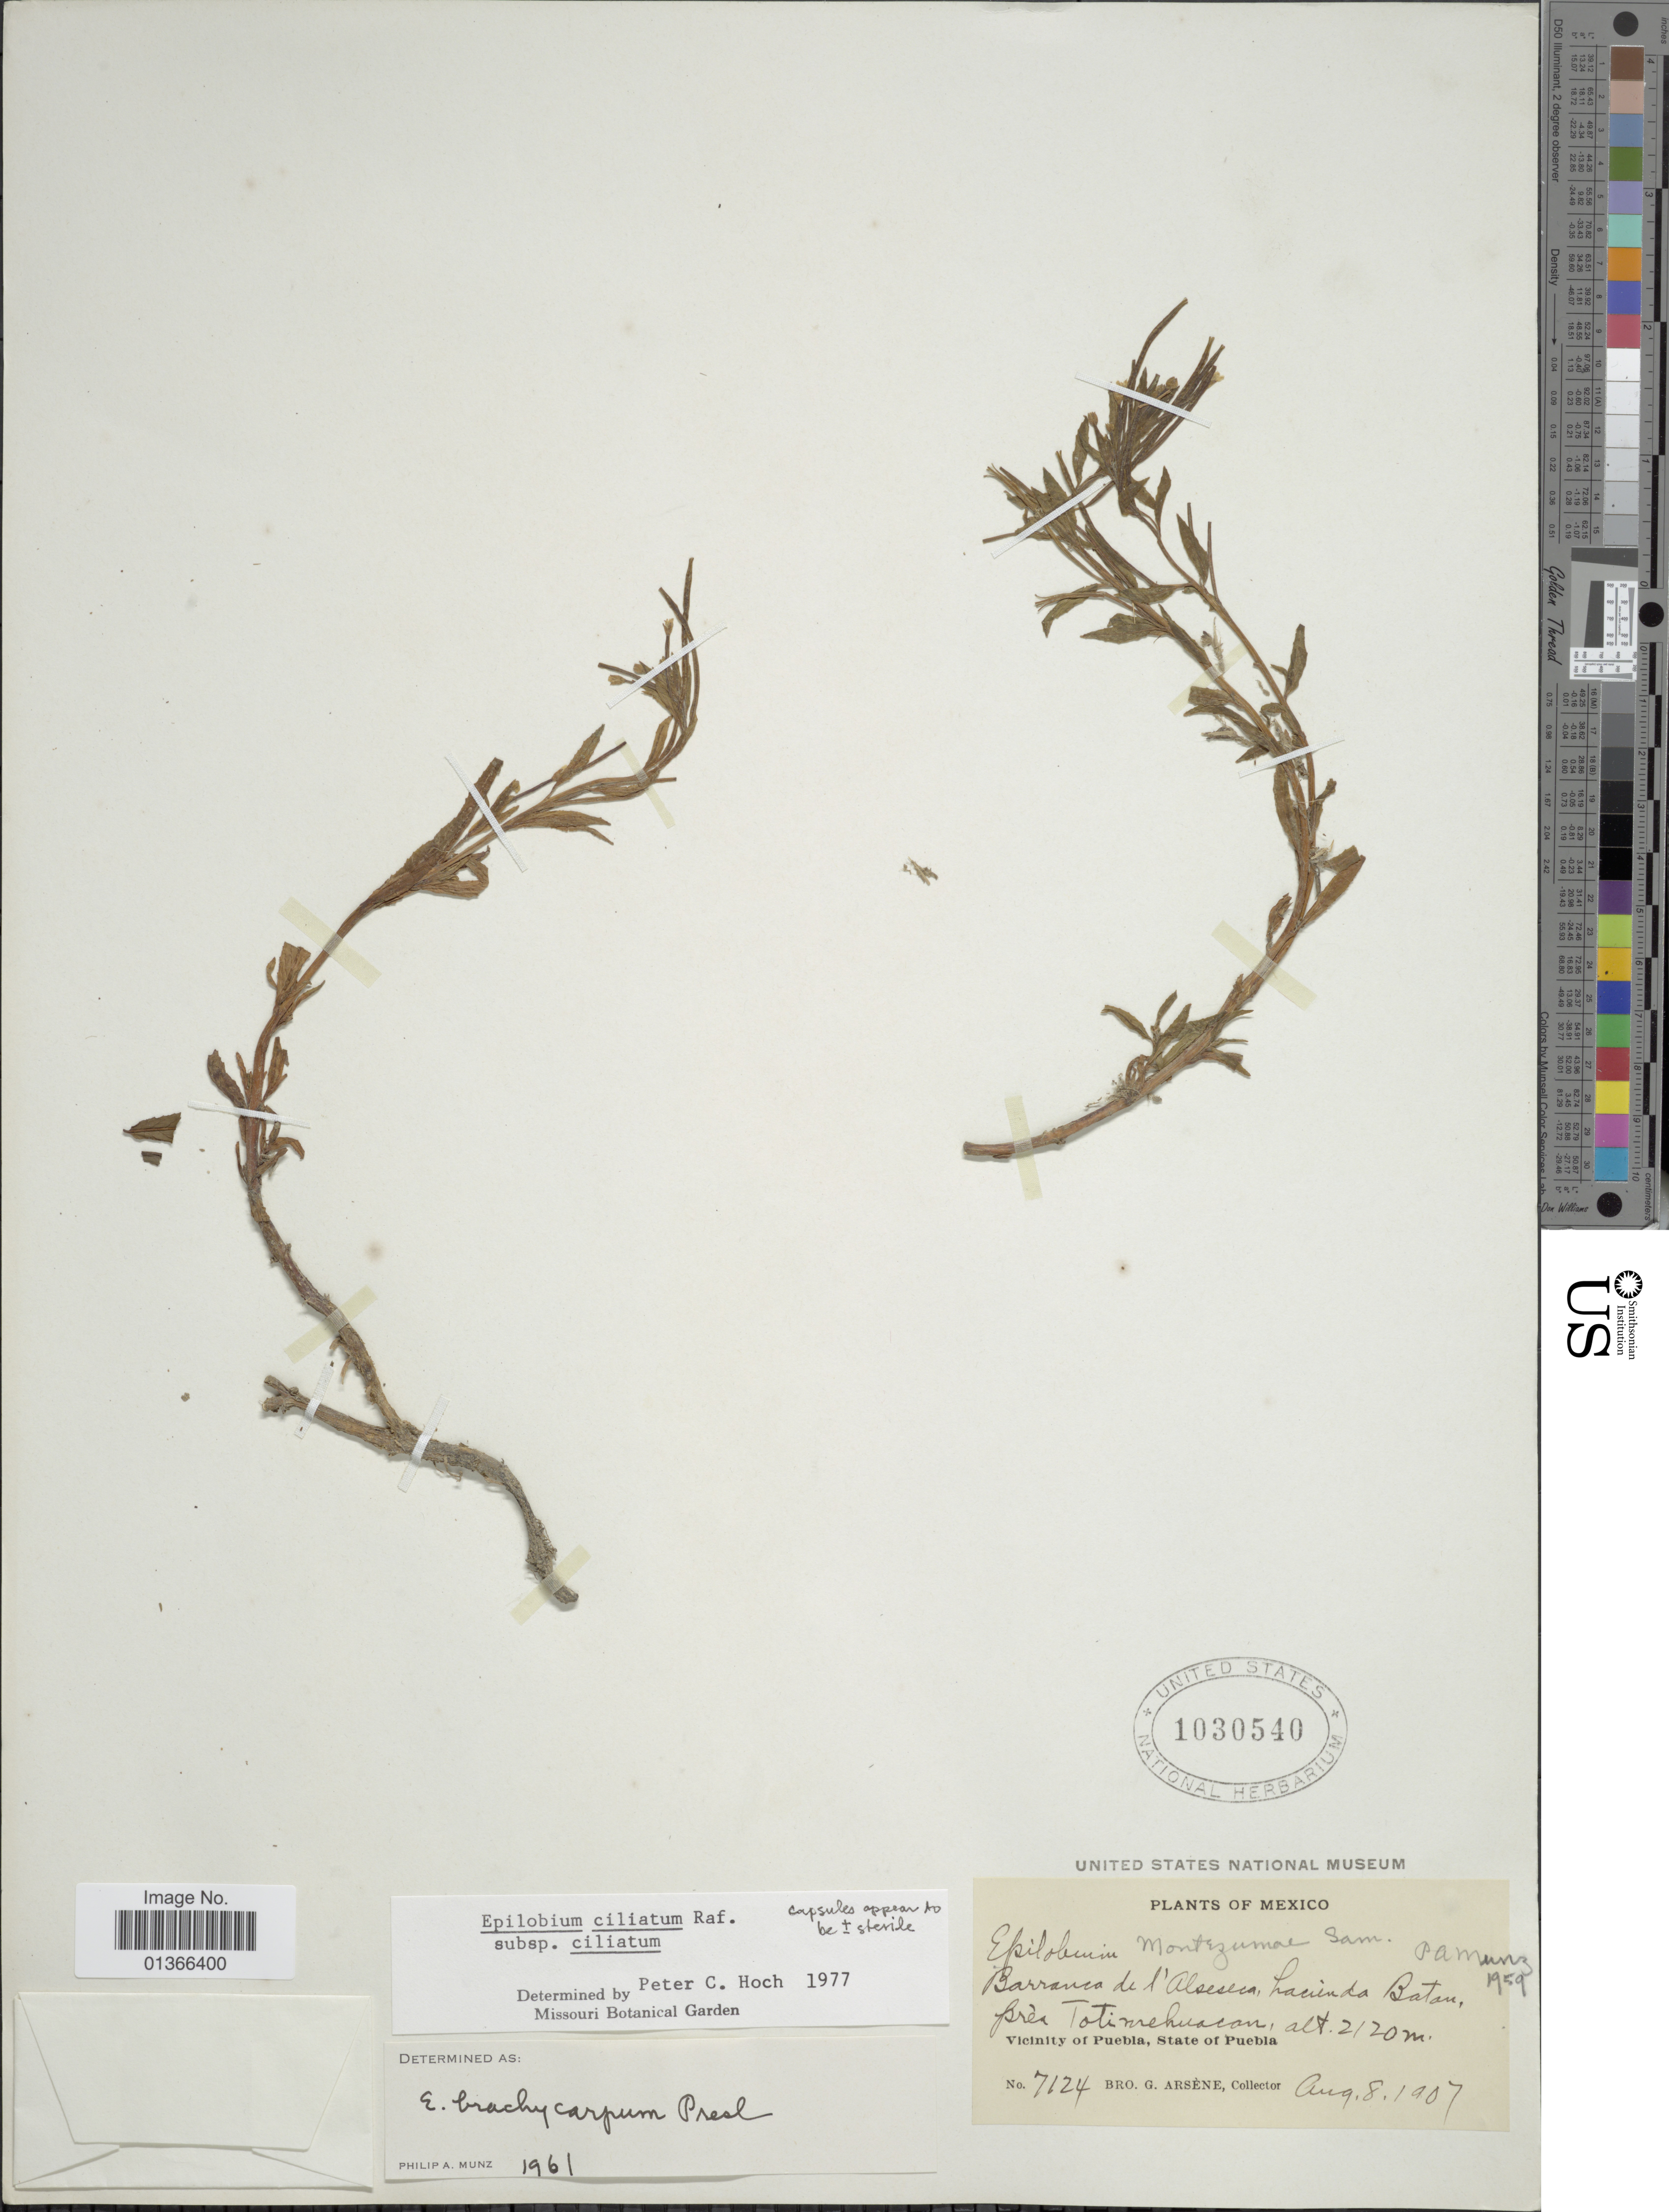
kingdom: Plantae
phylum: Tracheophyta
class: Magnoliopsida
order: Myrtales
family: Onagraceae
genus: Epilobium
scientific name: Epilobium ciliatum subsp. ciliatum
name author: Raf.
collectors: Bro. G. Arsène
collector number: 7124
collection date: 1907-08-08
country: Mexico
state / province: Puebla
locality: Barranca de l'Alseseca, hacienda Batan près Totimehuacon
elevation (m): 2120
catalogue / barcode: US 1030540